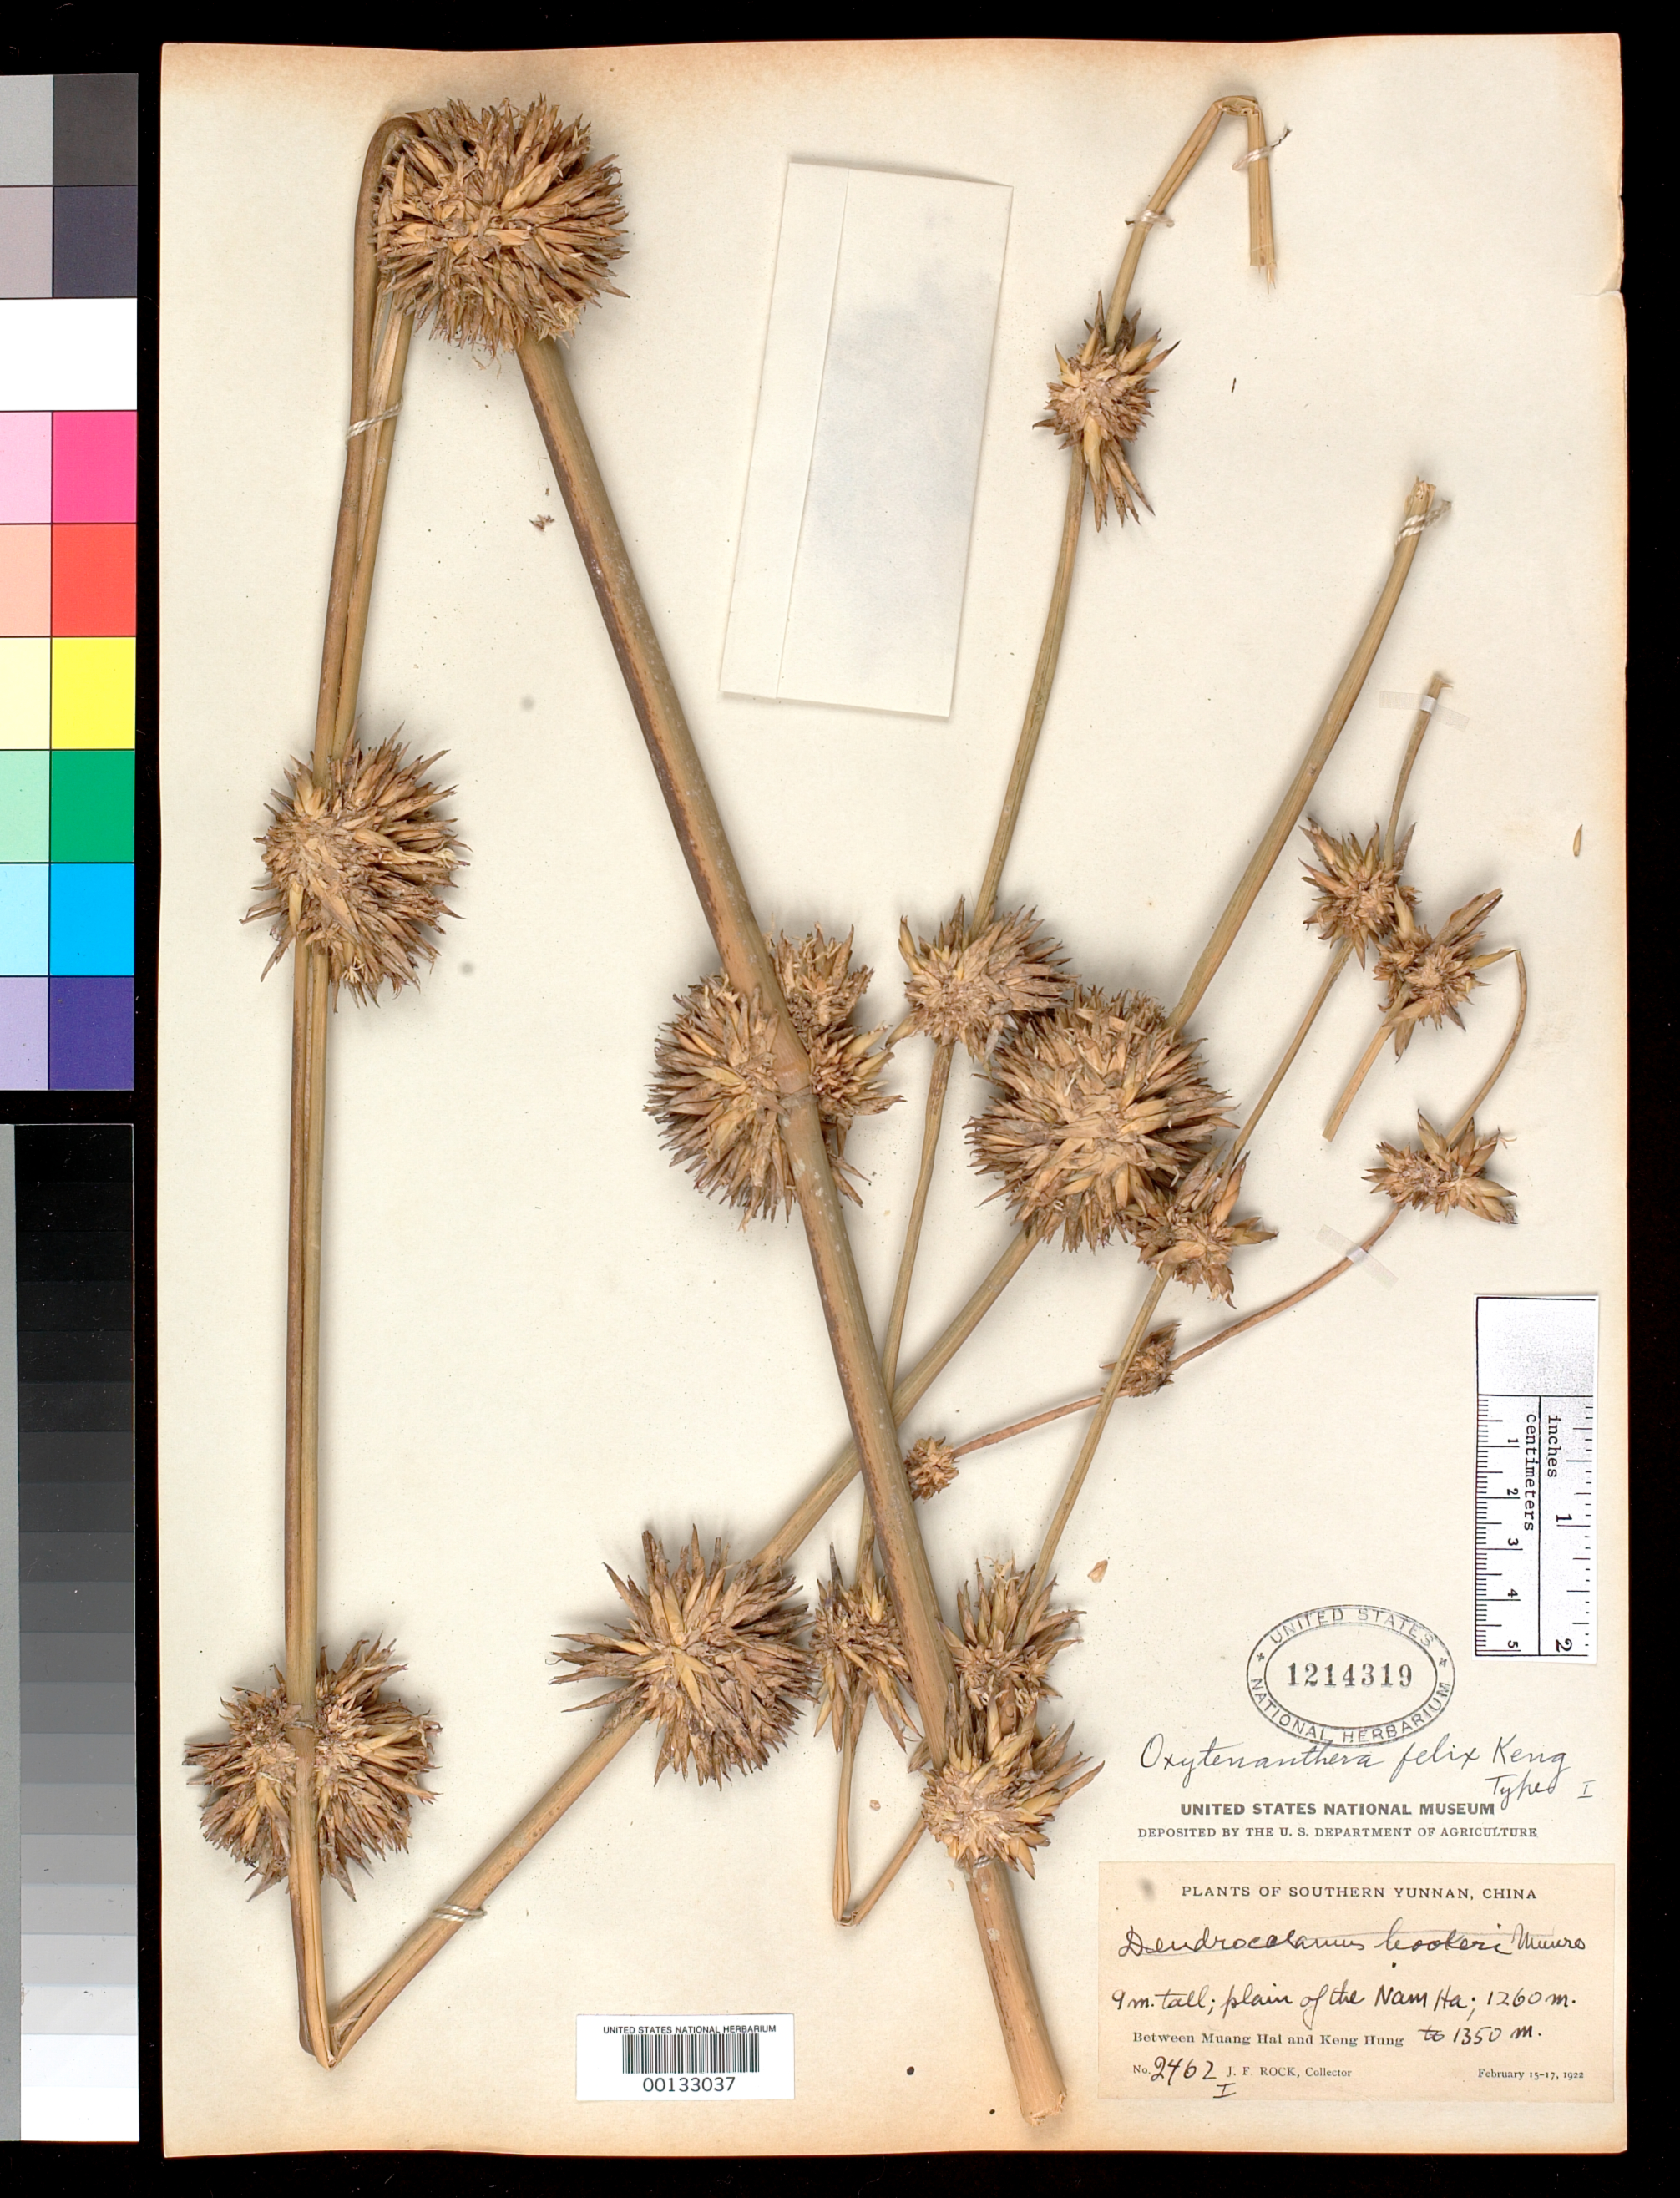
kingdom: Plantae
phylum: Tracheophyta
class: Liliopsida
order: Poales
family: Poaceae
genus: Oxytenanthera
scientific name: Oxytenanthera felix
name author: Keng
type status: Holotype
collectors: J. F. Rock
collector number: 2462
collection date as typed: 15 Feb 1922 to 17 Feb 1922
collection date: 1922-02-15/1922-02-17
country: China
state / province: Yunnan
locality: Between Muang Hai and Keng Hung, Nam Ha.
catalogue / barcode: US 1214319